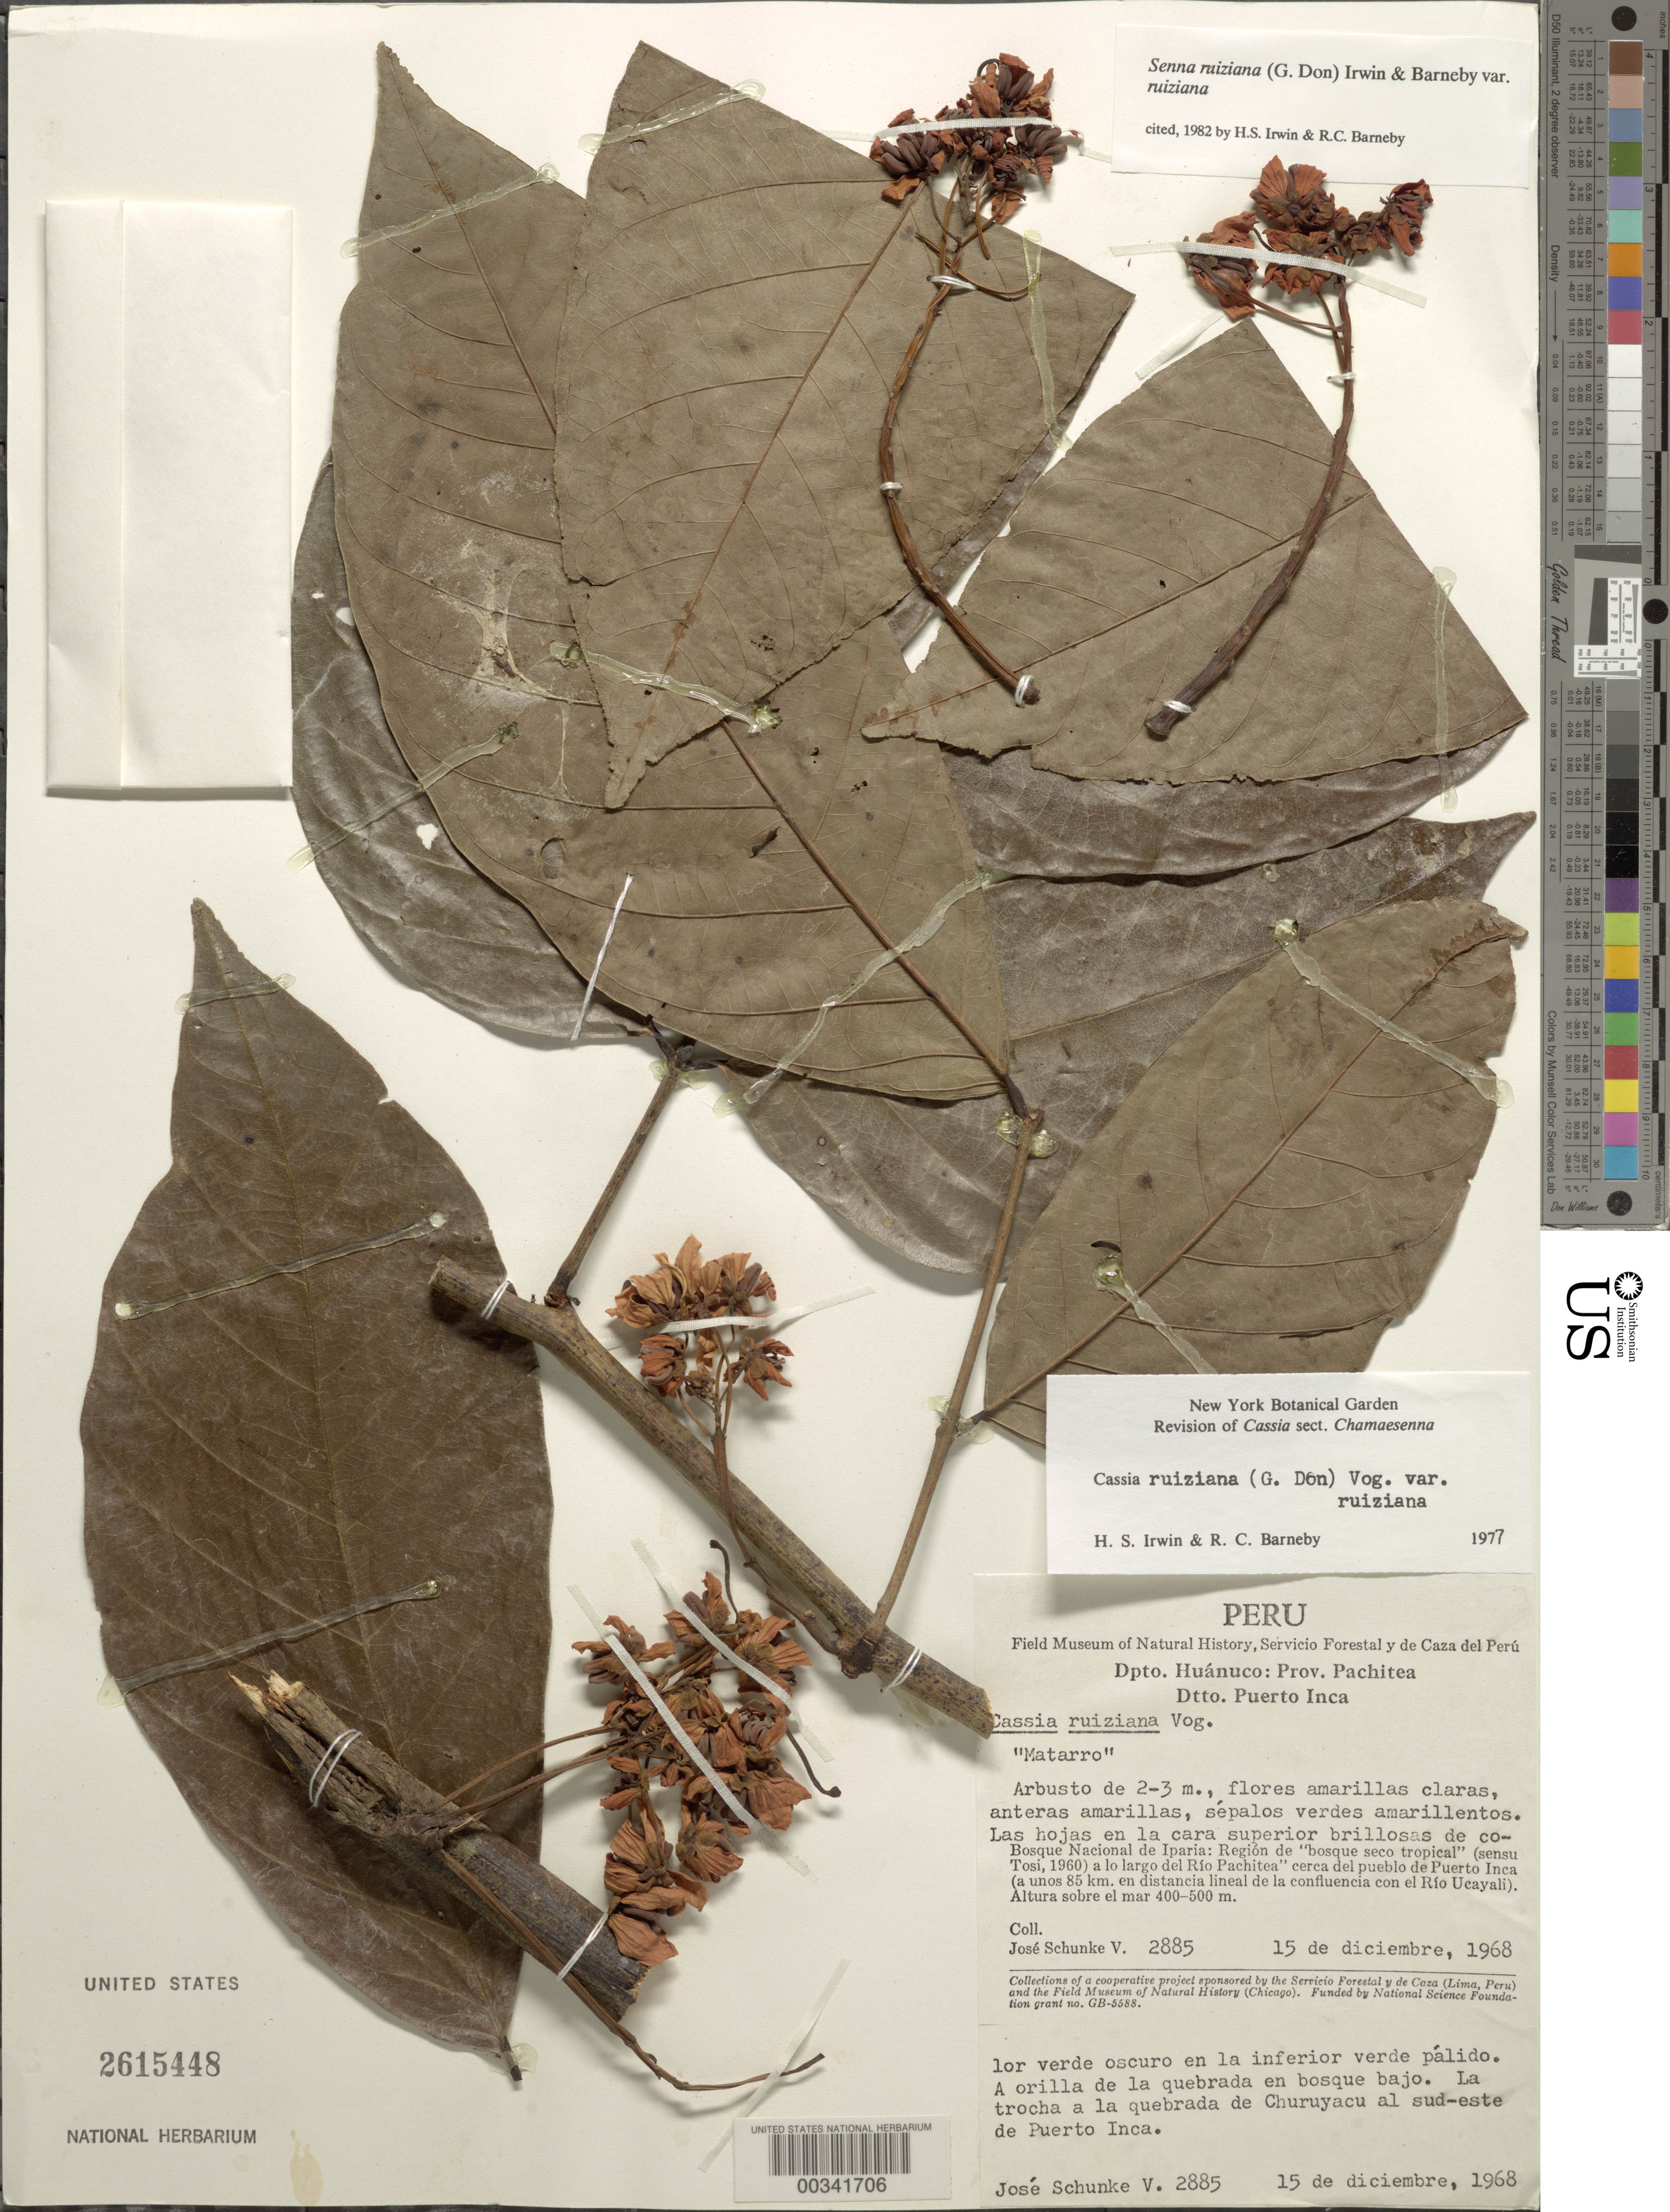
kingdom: Plantae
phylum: Tracheophyta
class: Magnoliopsida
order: Fabales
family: Fabaceae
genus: Senna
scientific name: Senna ruiziana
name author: (G. Don) H.S. Irwin & Barneby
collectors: J. Schunke Vigo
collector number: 2885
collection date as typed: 15 Dec 1968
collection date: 1968-12-15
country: Peru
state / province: Huánuco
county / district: Pachitea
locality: Puerto inca dtto.; la trocha a la quebrada de churuyacu al se de puerto inca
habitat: Orilla de la quebrada en bosque bajo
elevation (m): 400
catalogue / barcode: US 2615448